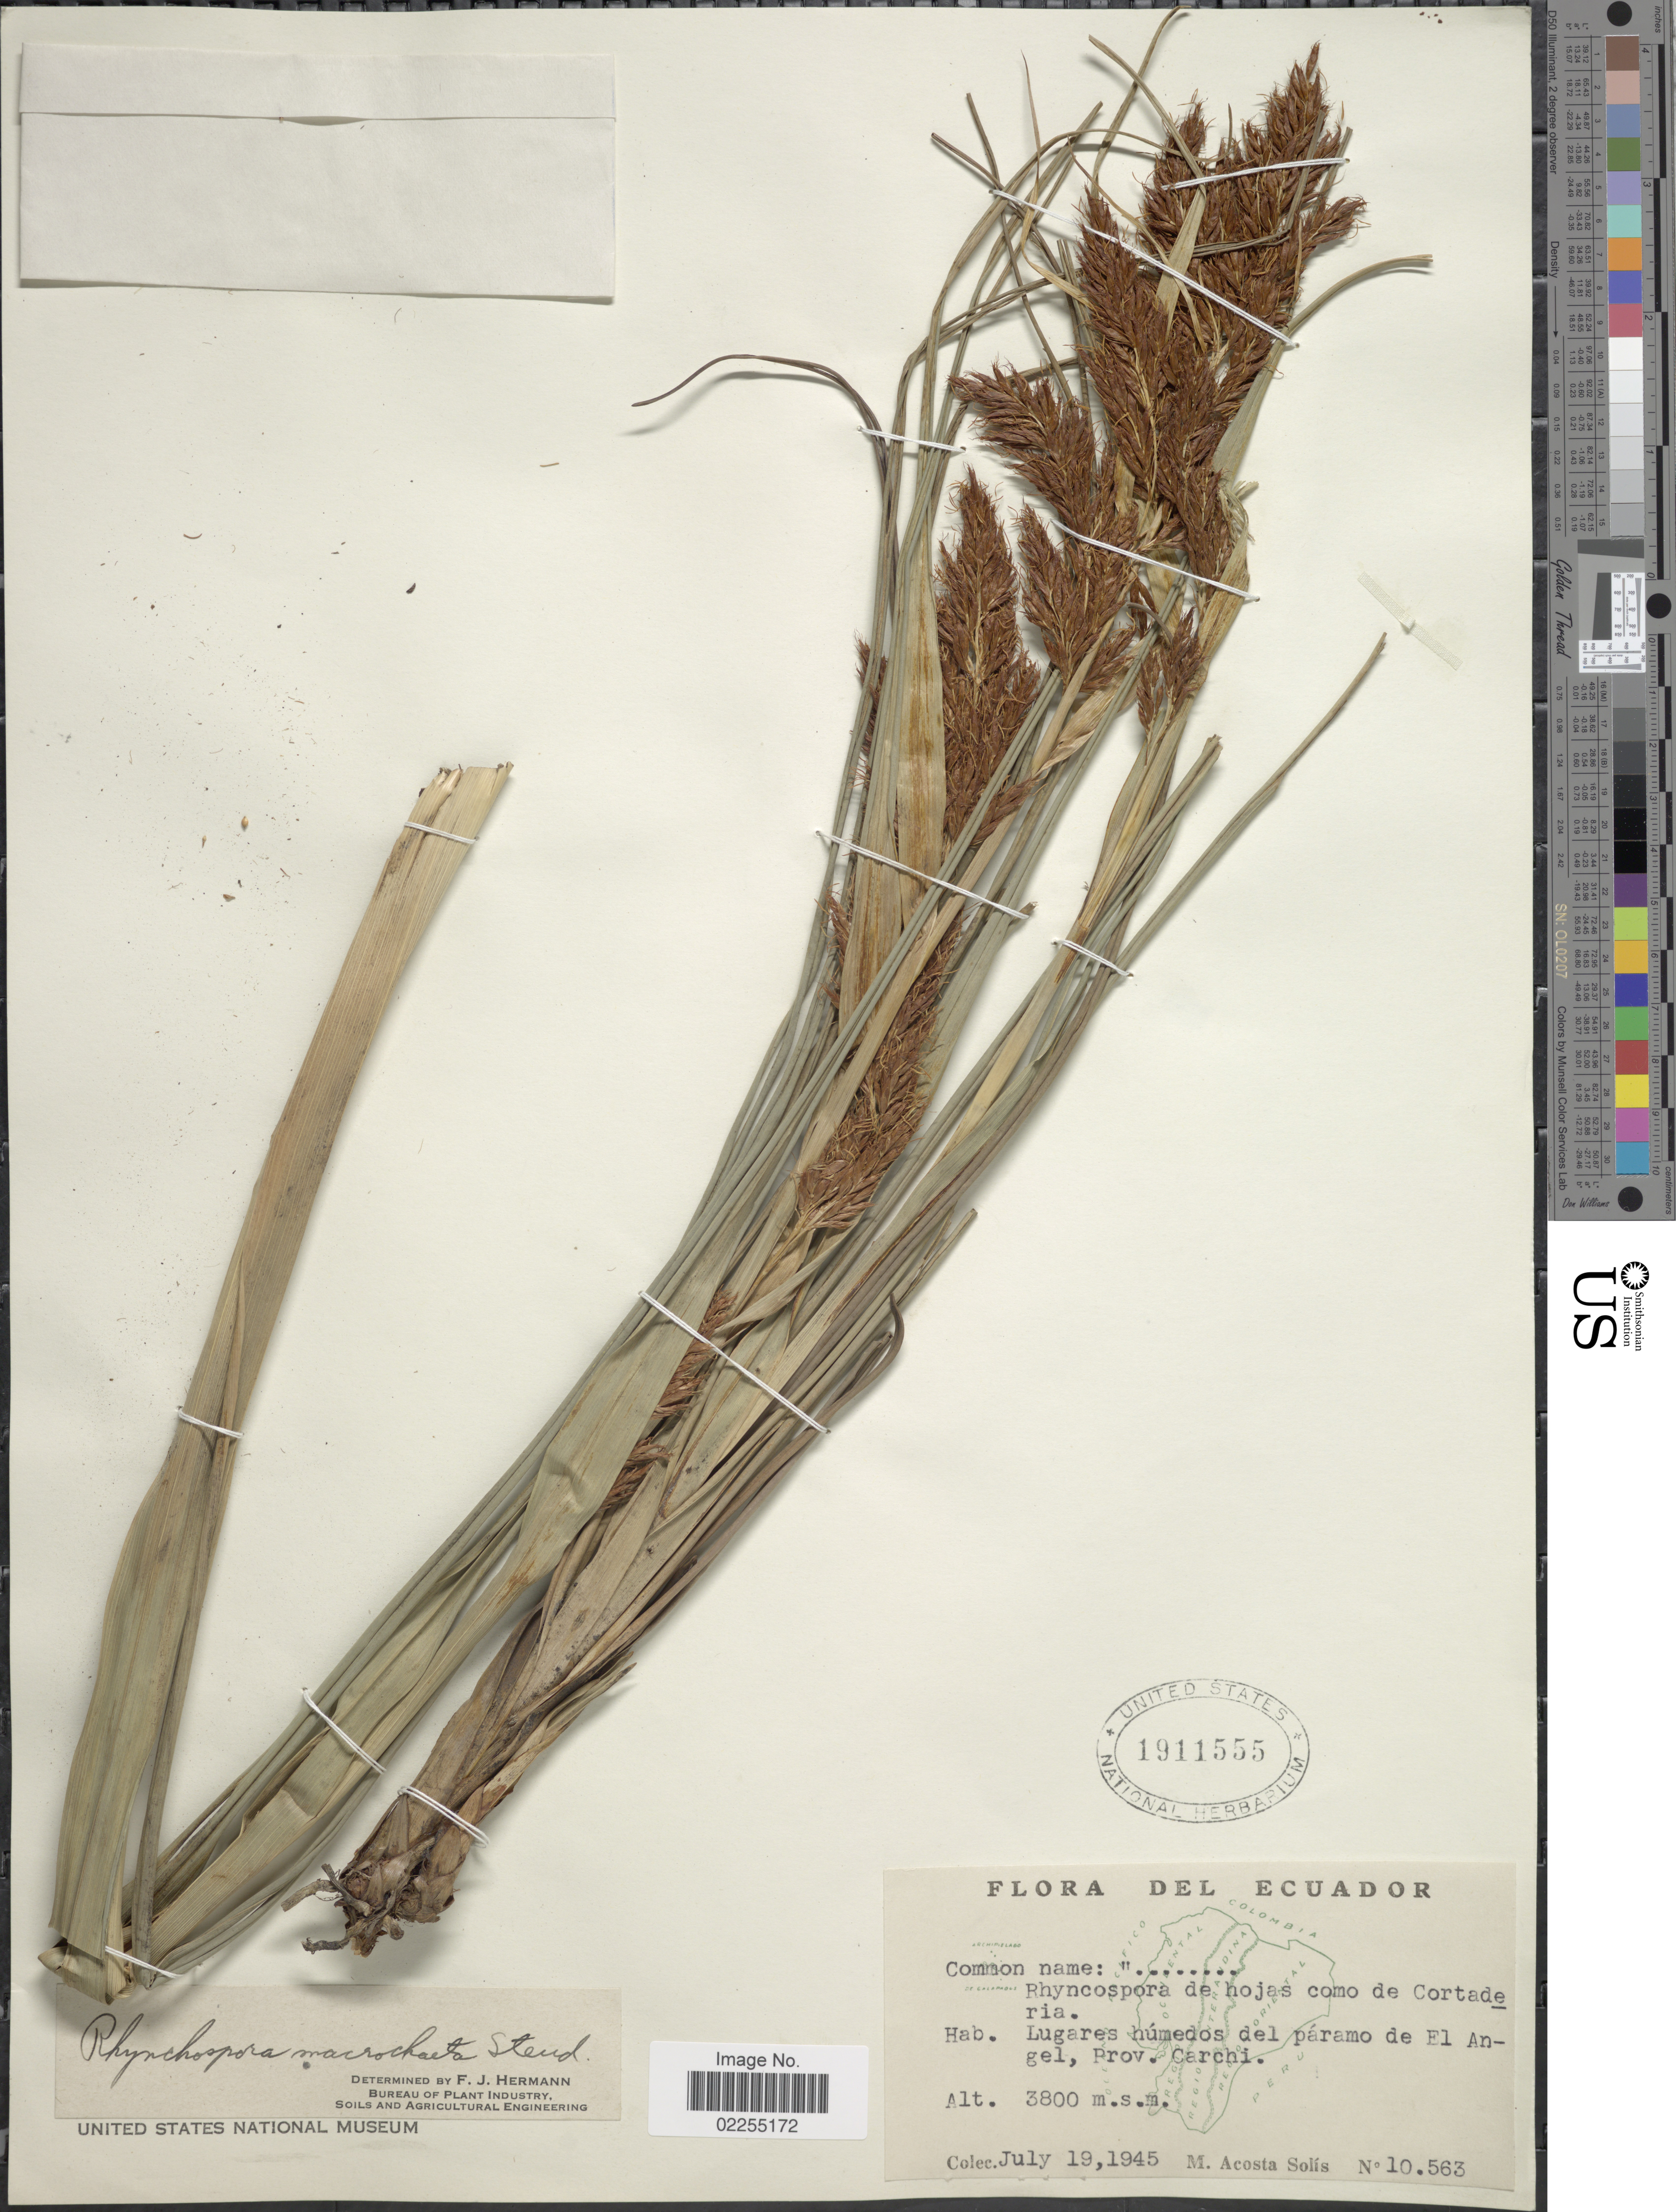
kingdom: Plantae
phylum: Tracheophyta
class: Liliopsida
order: Poales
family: Cyperaceae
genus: Rhynchospora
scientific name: Rhynchospora macrochaeta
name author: Steud. ex Boeckeler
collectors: M. Acosta Solis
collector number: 10563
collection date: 1945-07-19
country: Ecuador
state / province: Carchi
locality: Lugares humedos del paramo de El Angel, Prov. Carchi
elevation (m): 3800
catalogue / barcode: US 1911555